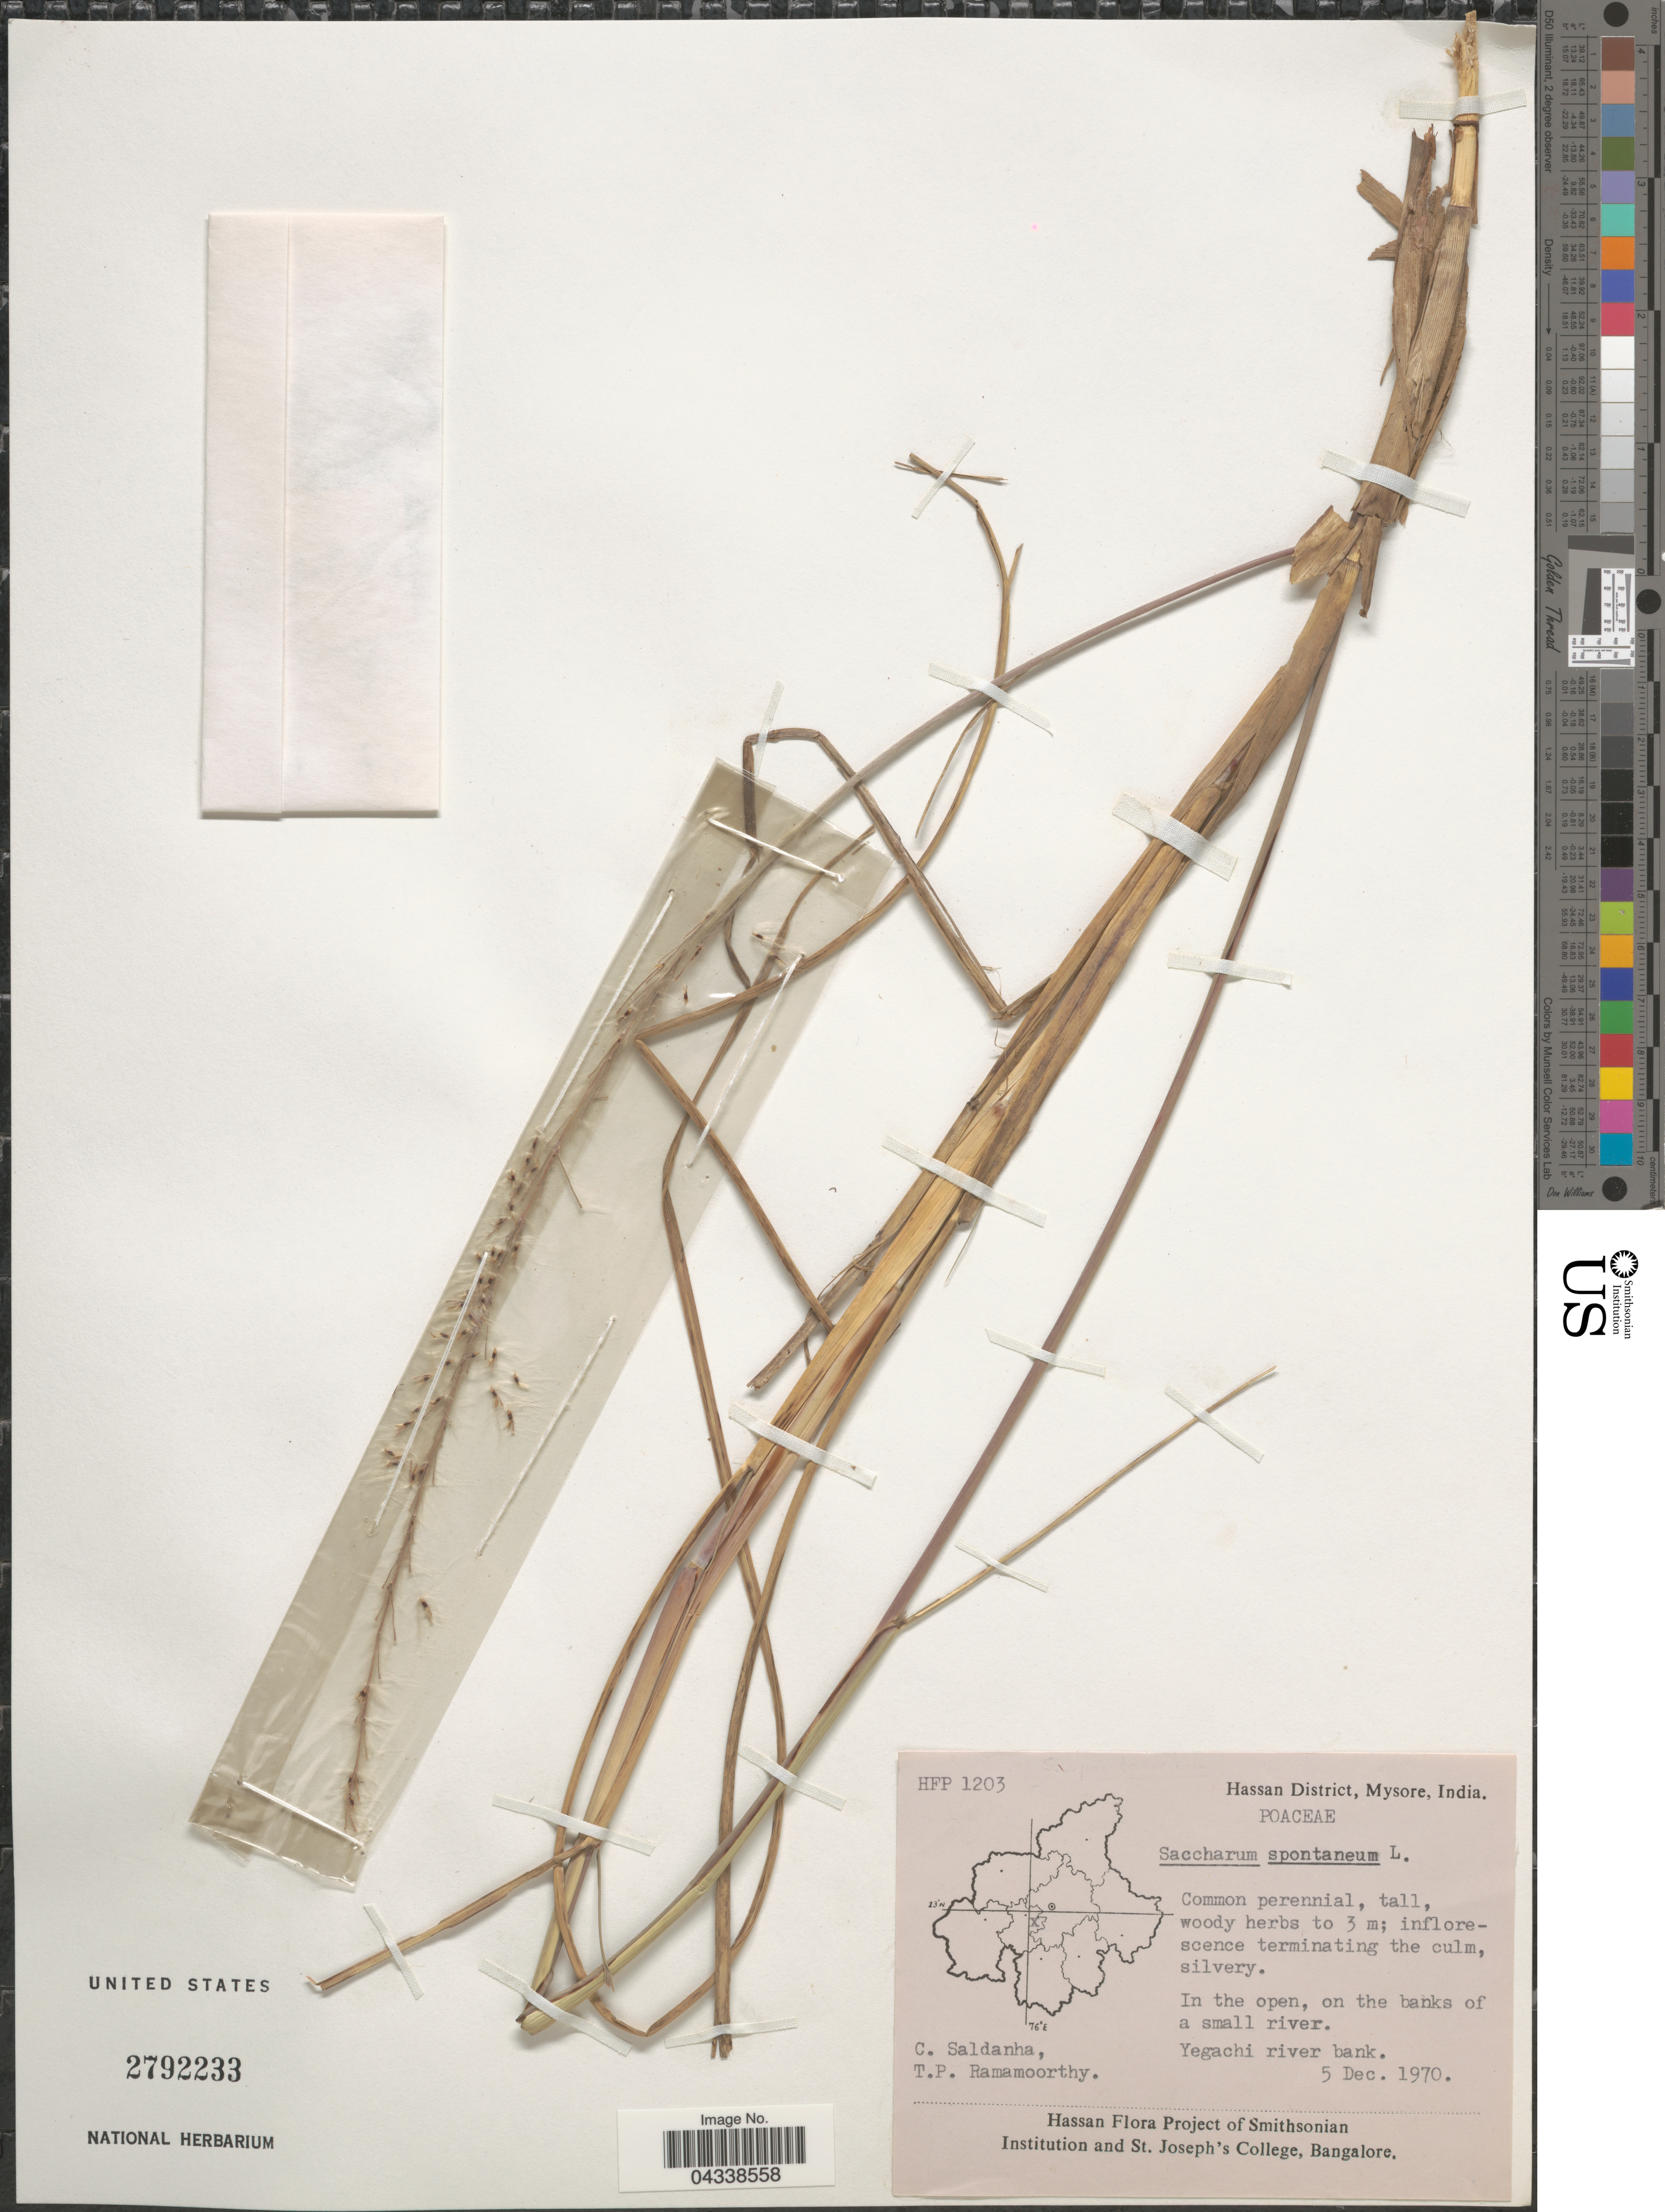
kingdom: Plantae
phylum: Tracheophyta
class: Liliopsida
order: Poales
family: Poaceae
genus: Saccharum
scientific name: Saccharum spontaneum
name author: L.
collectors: C. Saldanha & T. P. Ramamoorthy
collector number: HFP 1203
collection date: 1970-12-05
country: India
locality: Hassan District, Mysore. In the open, on the banks of a small river. Yegachi river bank.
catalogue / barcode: US 2792233